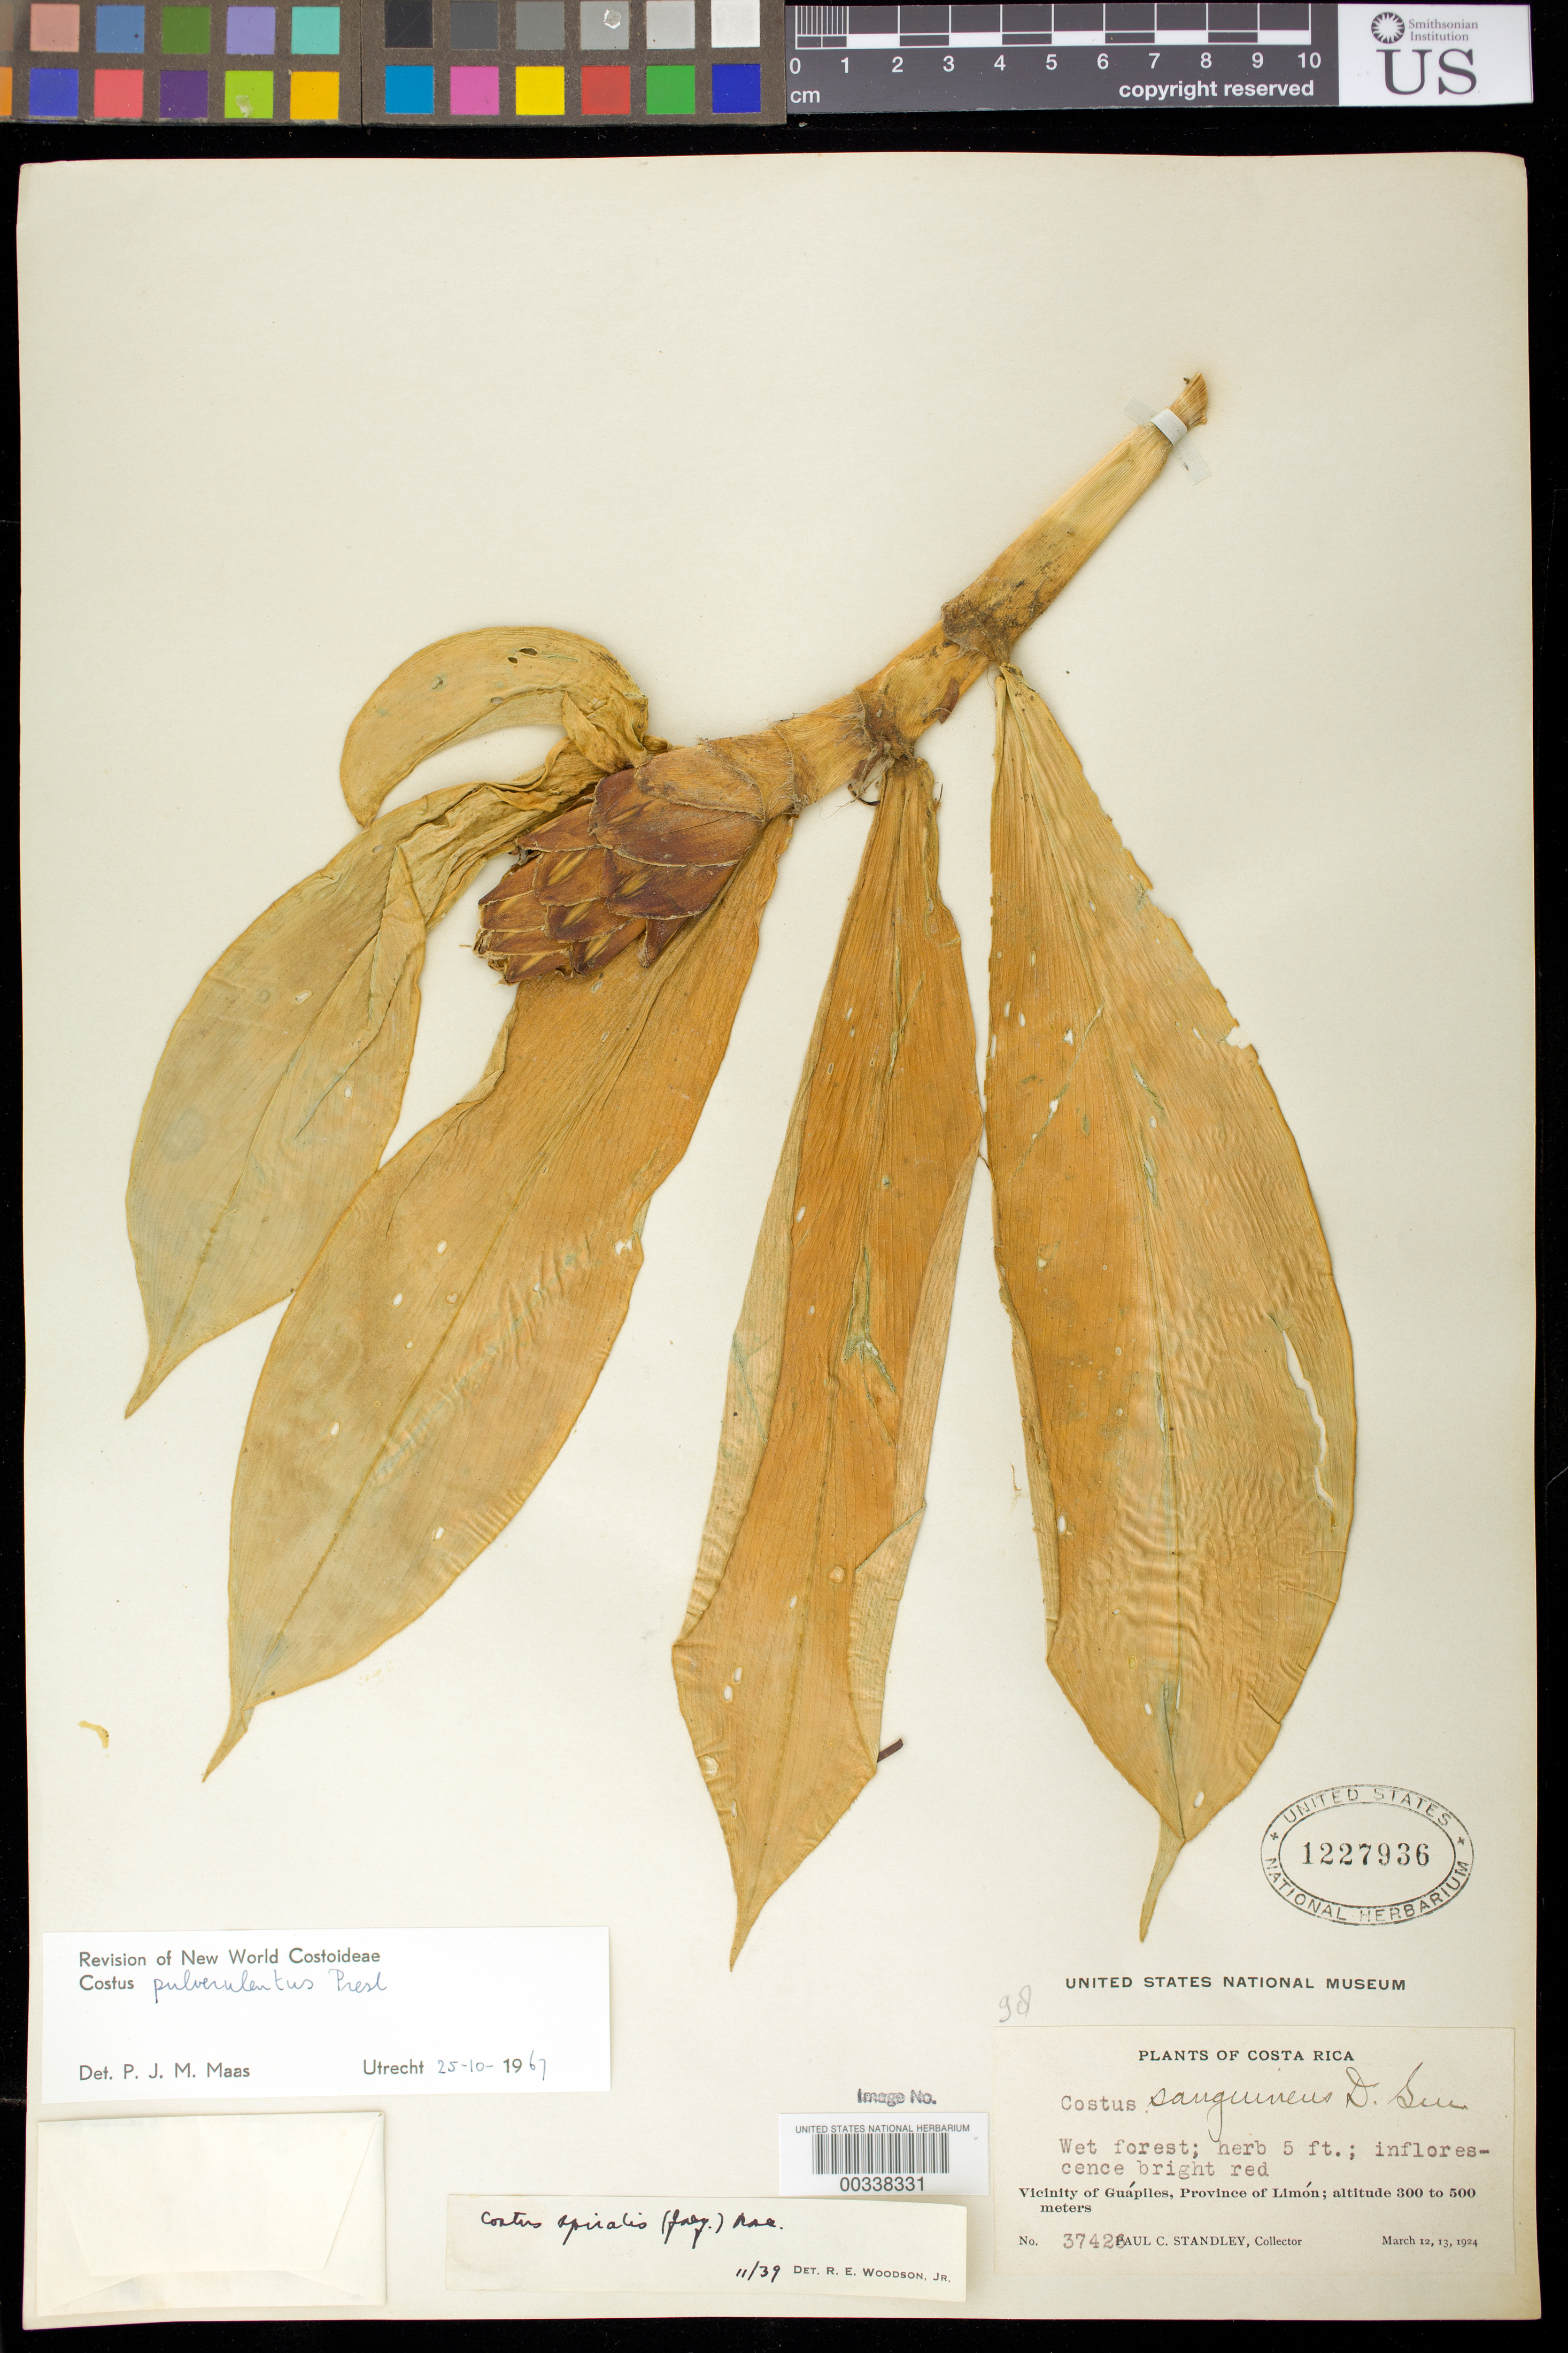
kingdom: Plantae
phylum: Tracheophyta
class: Liliopsida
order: Zingiberales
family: Costaceae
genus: Costus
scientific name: Costus pulverulentus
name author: C. Presl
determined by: Maas, Paul J. M.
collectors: P. C. Standley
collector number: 37426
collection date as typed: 12 Mar 1924 and 13 Mar 1924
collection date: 1924-03-12,1924-03-13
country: Costa Rica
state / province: Limón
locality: Vicinity of guapiles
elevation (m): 300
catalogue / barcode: US 1227936